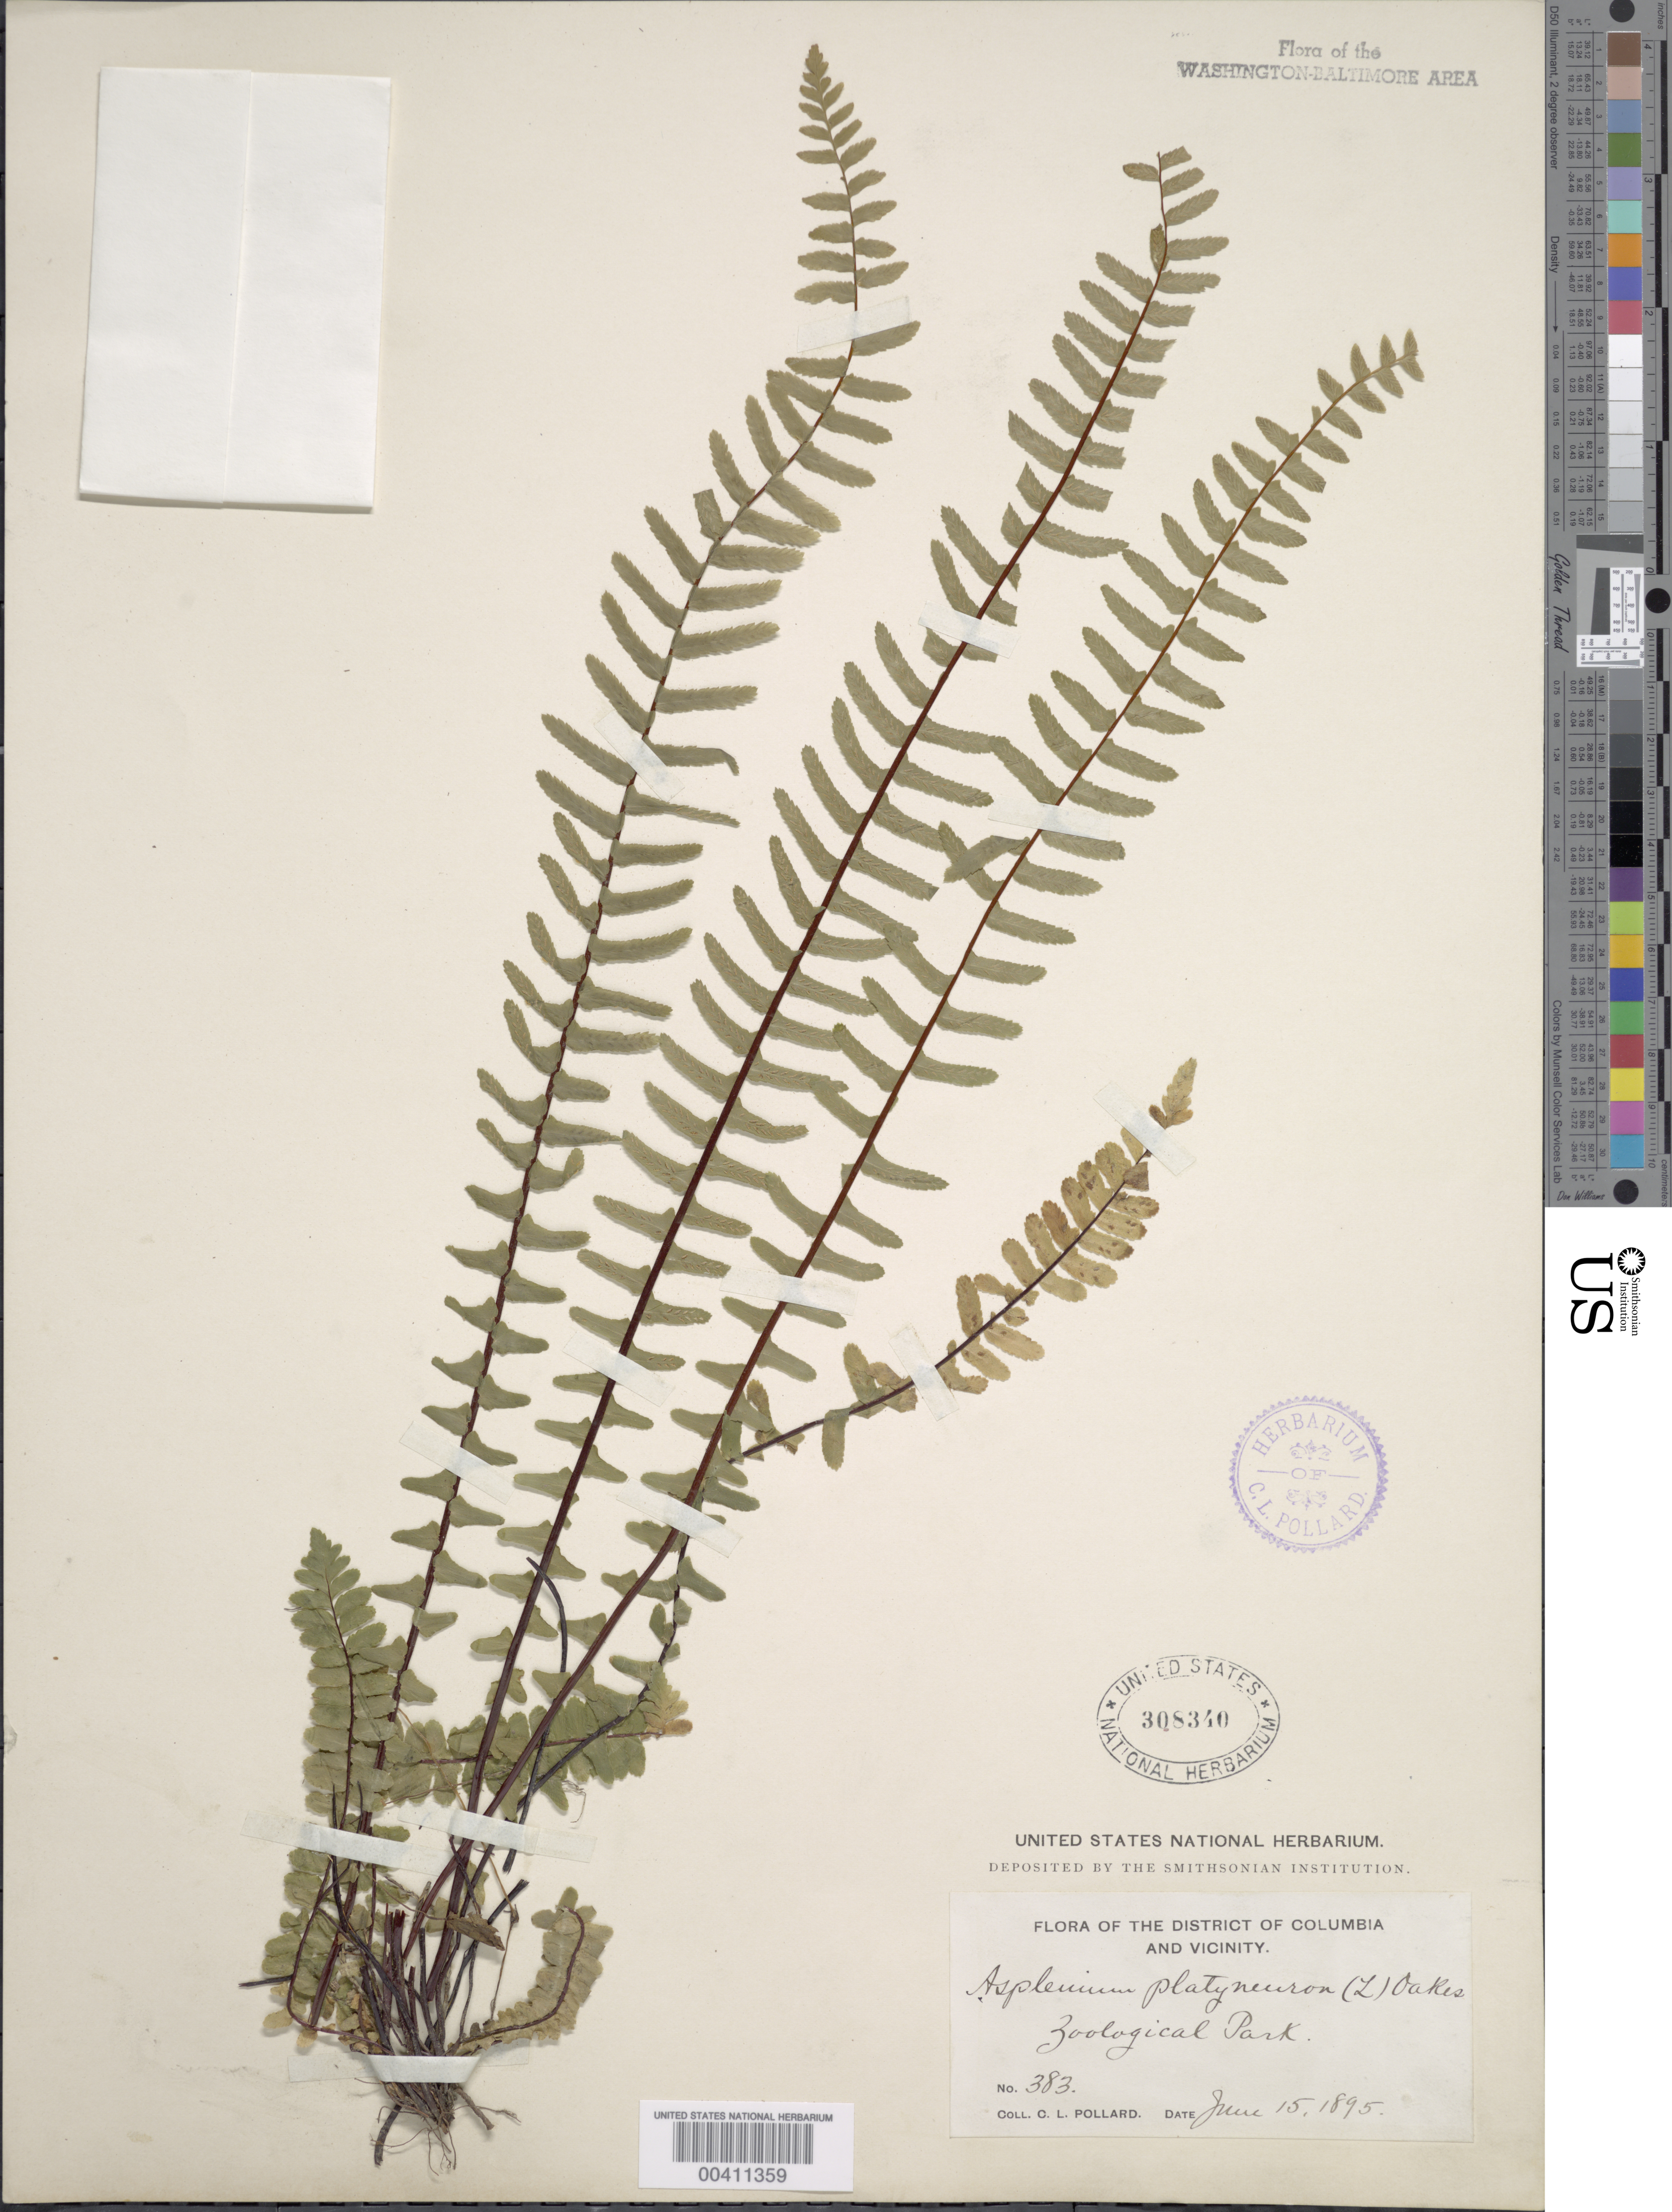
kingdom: Plantae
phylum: Tracheophyta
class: Polypodiopsida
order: Polypodiales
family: Aspleniaceae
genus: Asplenium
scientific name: Asplenium platyneuron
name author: (L.) Britton, Stearns & Poggenb.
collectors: C. L. Pollard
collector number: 383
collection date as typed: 15 Jun 1895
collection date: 1895-06-15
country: United States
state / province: District of Columbia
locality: Zoological Park Rock Creek Park & vicinity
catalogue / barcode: US 308340